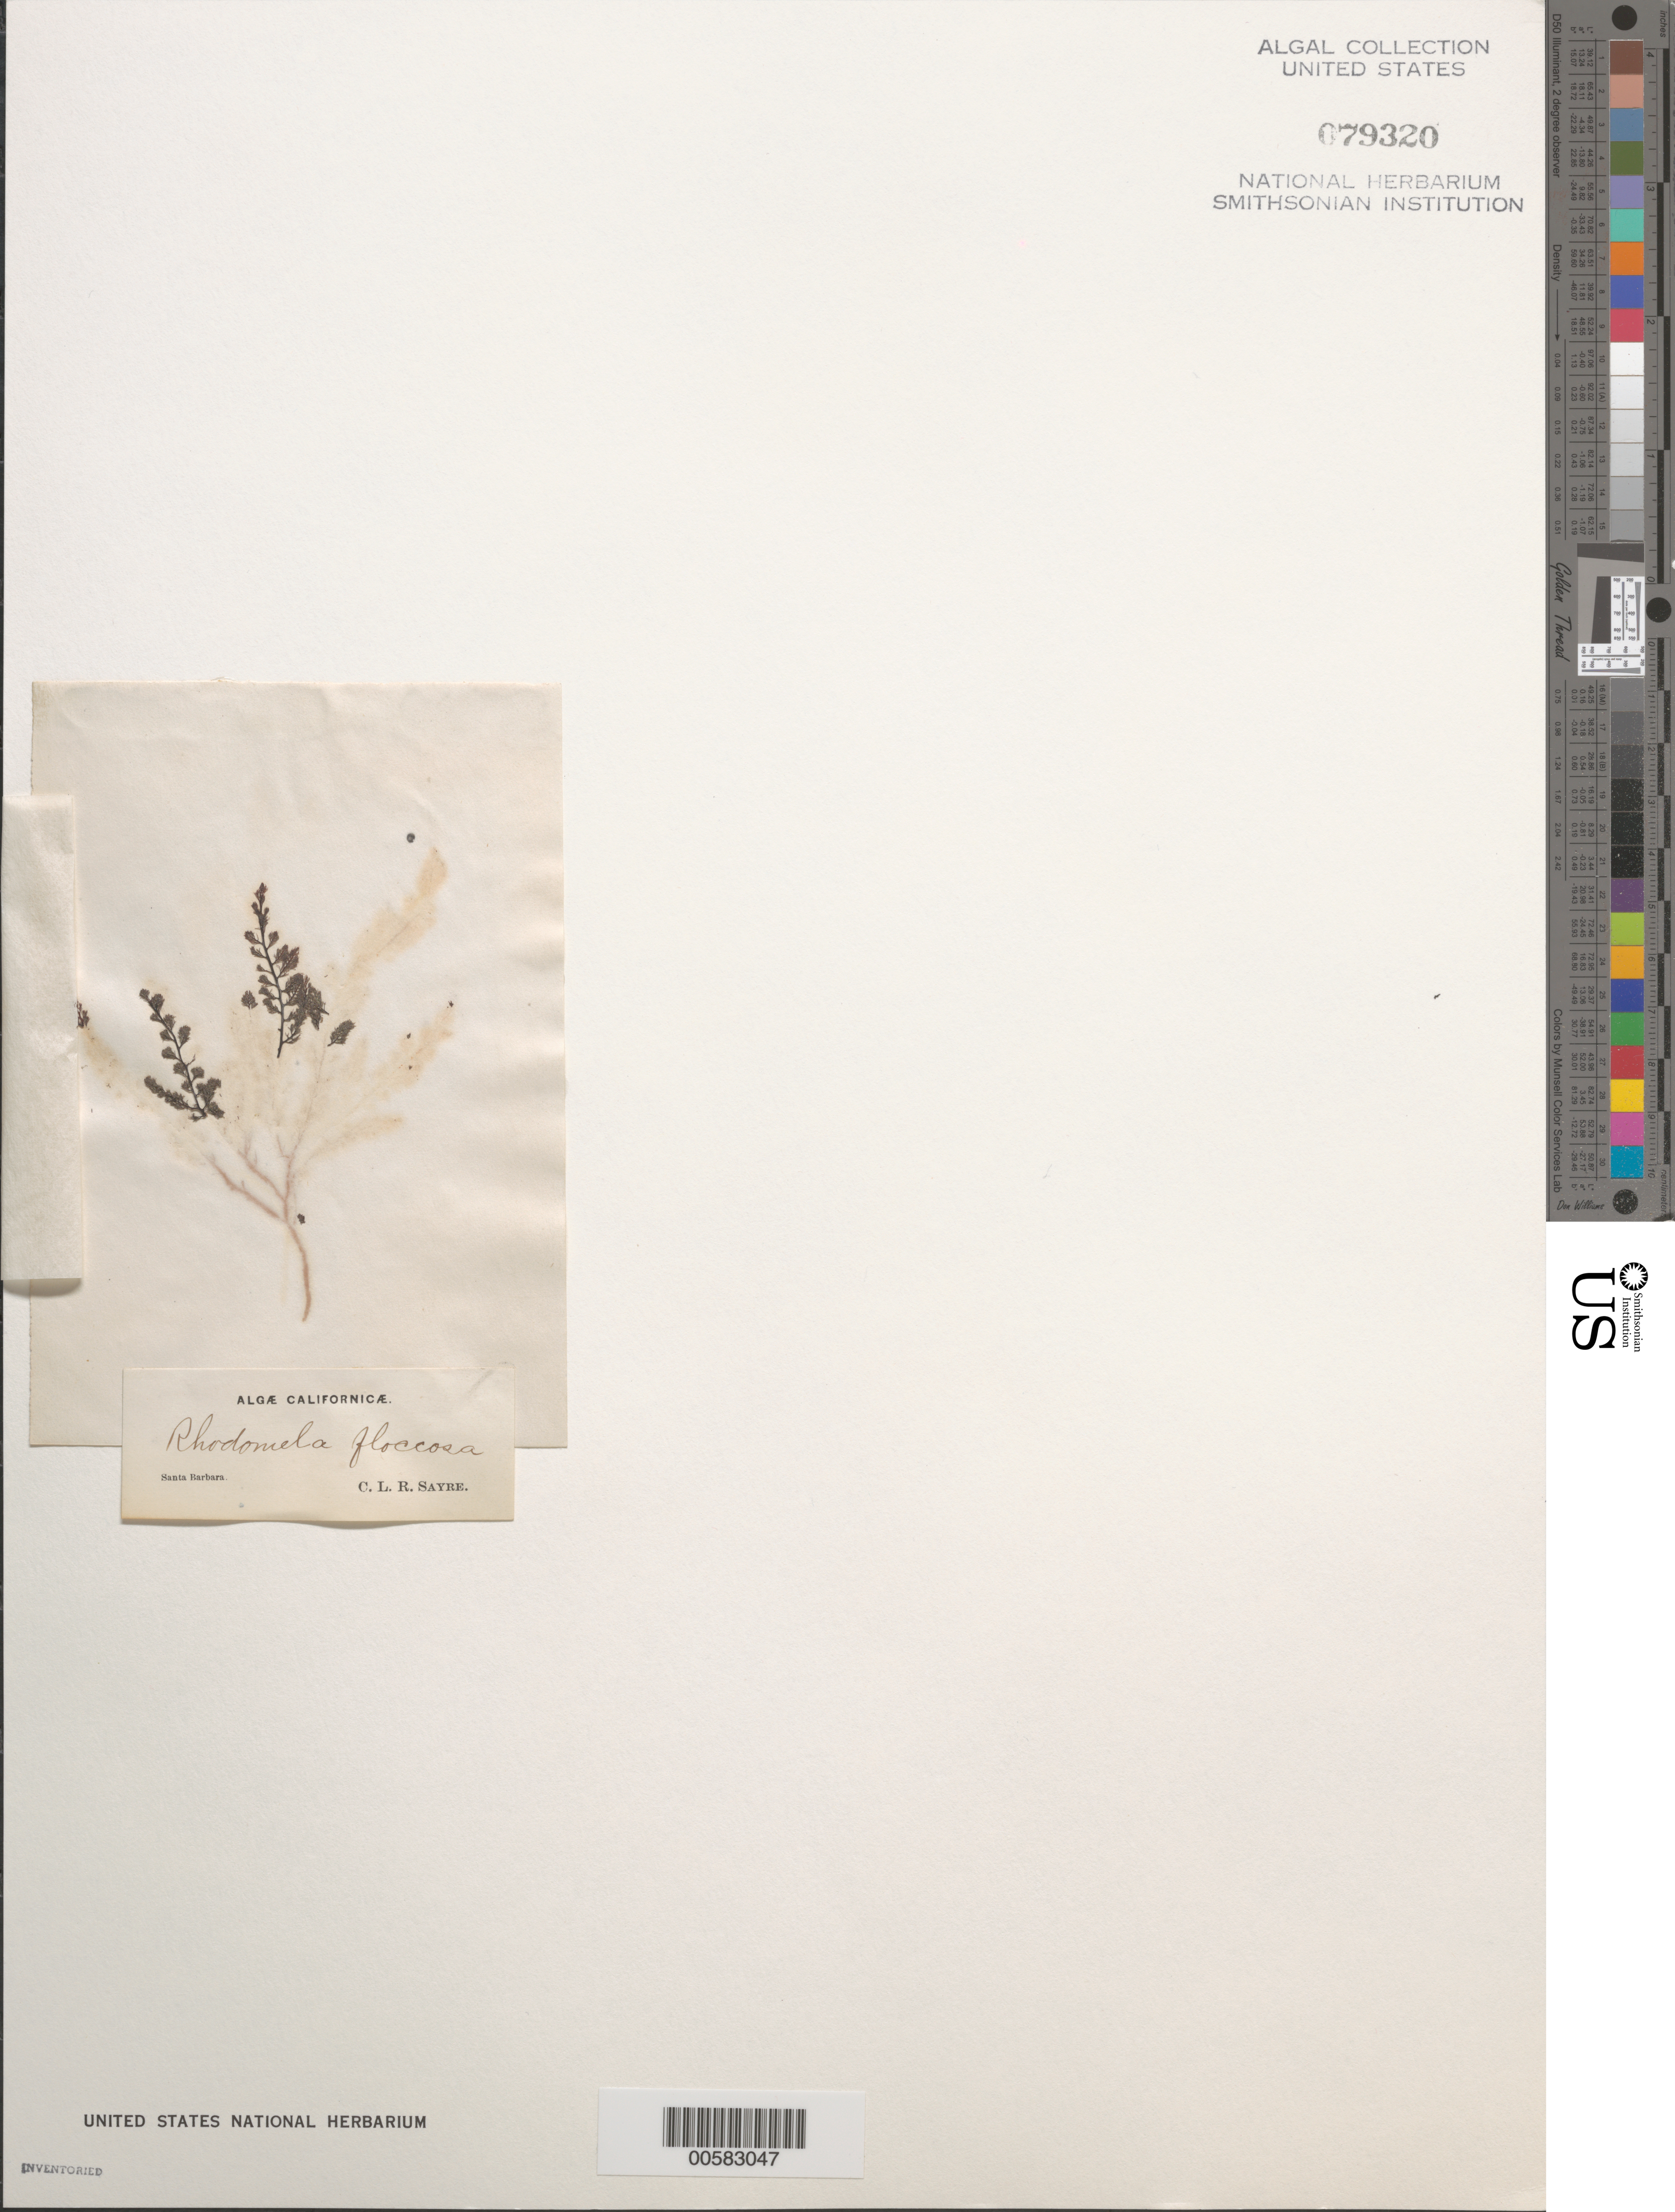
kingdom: Plantae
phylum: Rhodophyta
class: Florideophyceae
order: Ceramiales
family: Rhodomelaceae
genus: Odonthalia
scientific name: Odonthalia floccosa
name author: (Esper) Falkenb.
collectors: C. Sayre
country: United States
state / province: California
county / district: Santa Barbara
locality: Santa Barbara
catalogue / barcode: US 79320